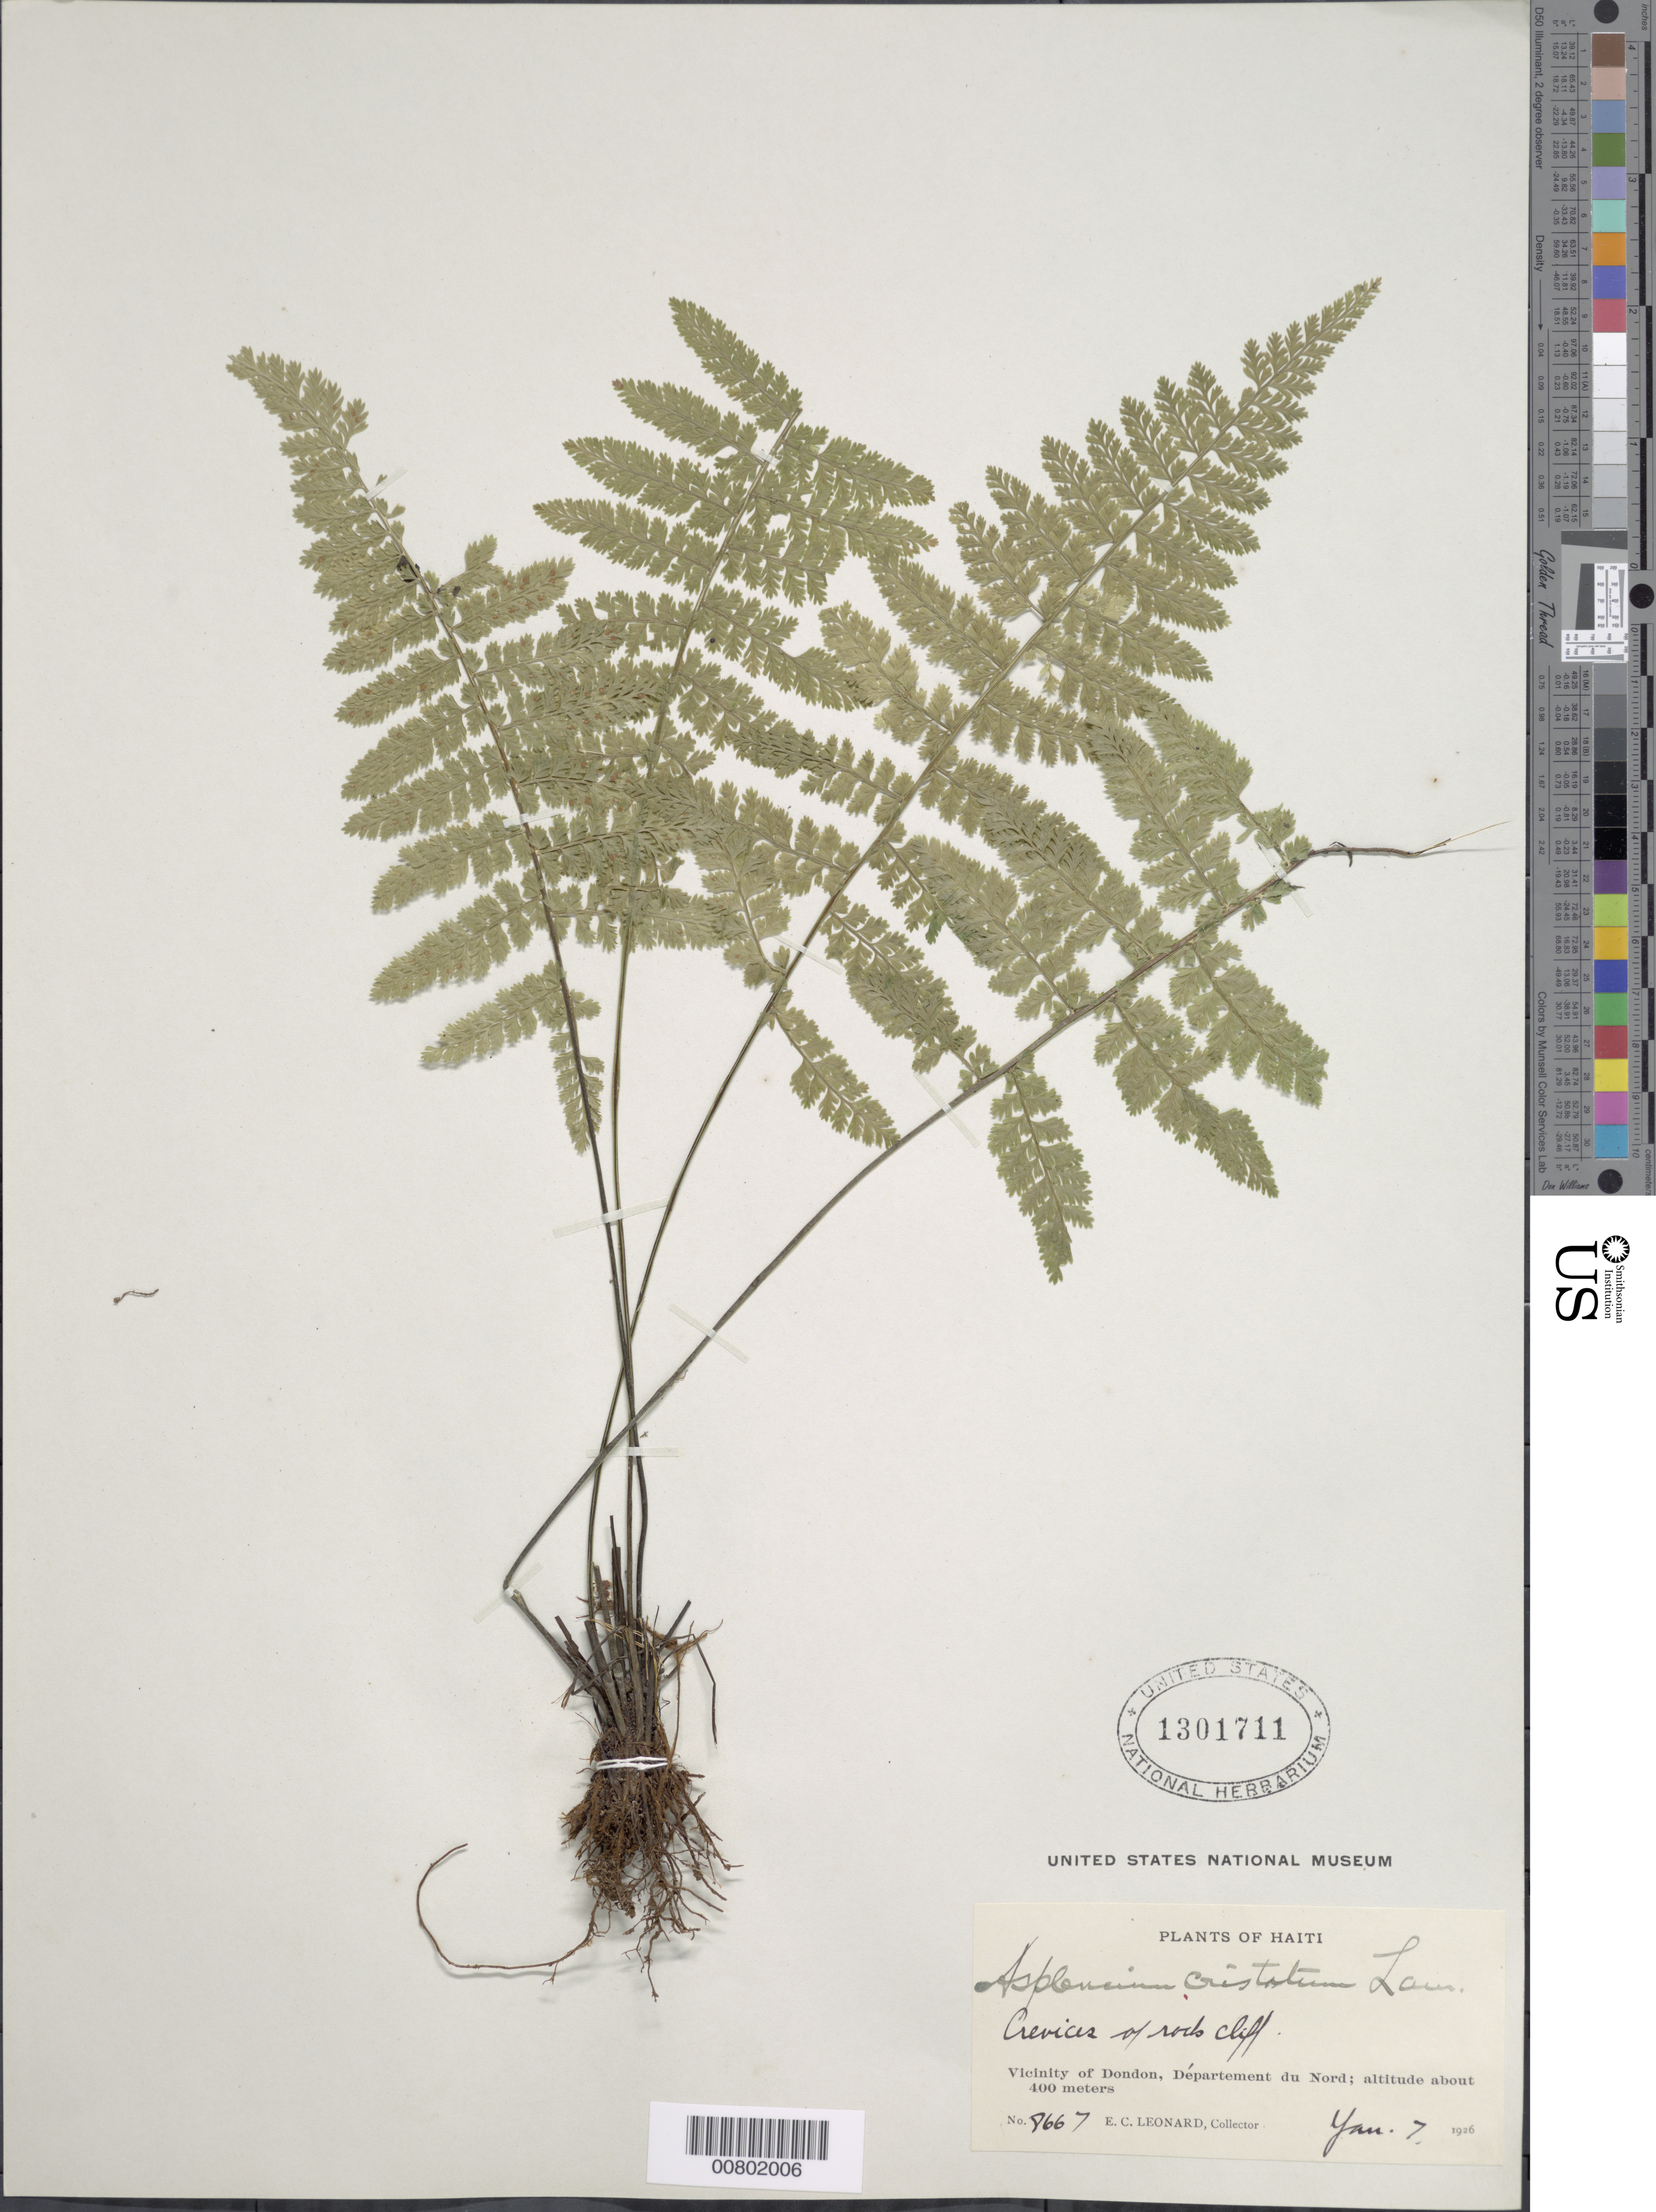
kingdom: Plantae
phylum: Tracheophyta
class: Polypodiopsida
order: Polypodiales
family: Aspleniaceae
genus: Asplenium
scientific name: Asplenium cristatum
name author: Lam.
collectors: E. C. Leonard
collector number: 8667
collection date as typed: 07 Jan 1926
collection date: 1926-01-07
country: Haiti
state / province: Nord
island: Hispaniola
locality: Dondon vicinity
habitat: Crevices of rock cliff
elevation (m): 400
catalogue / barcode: US 1301711